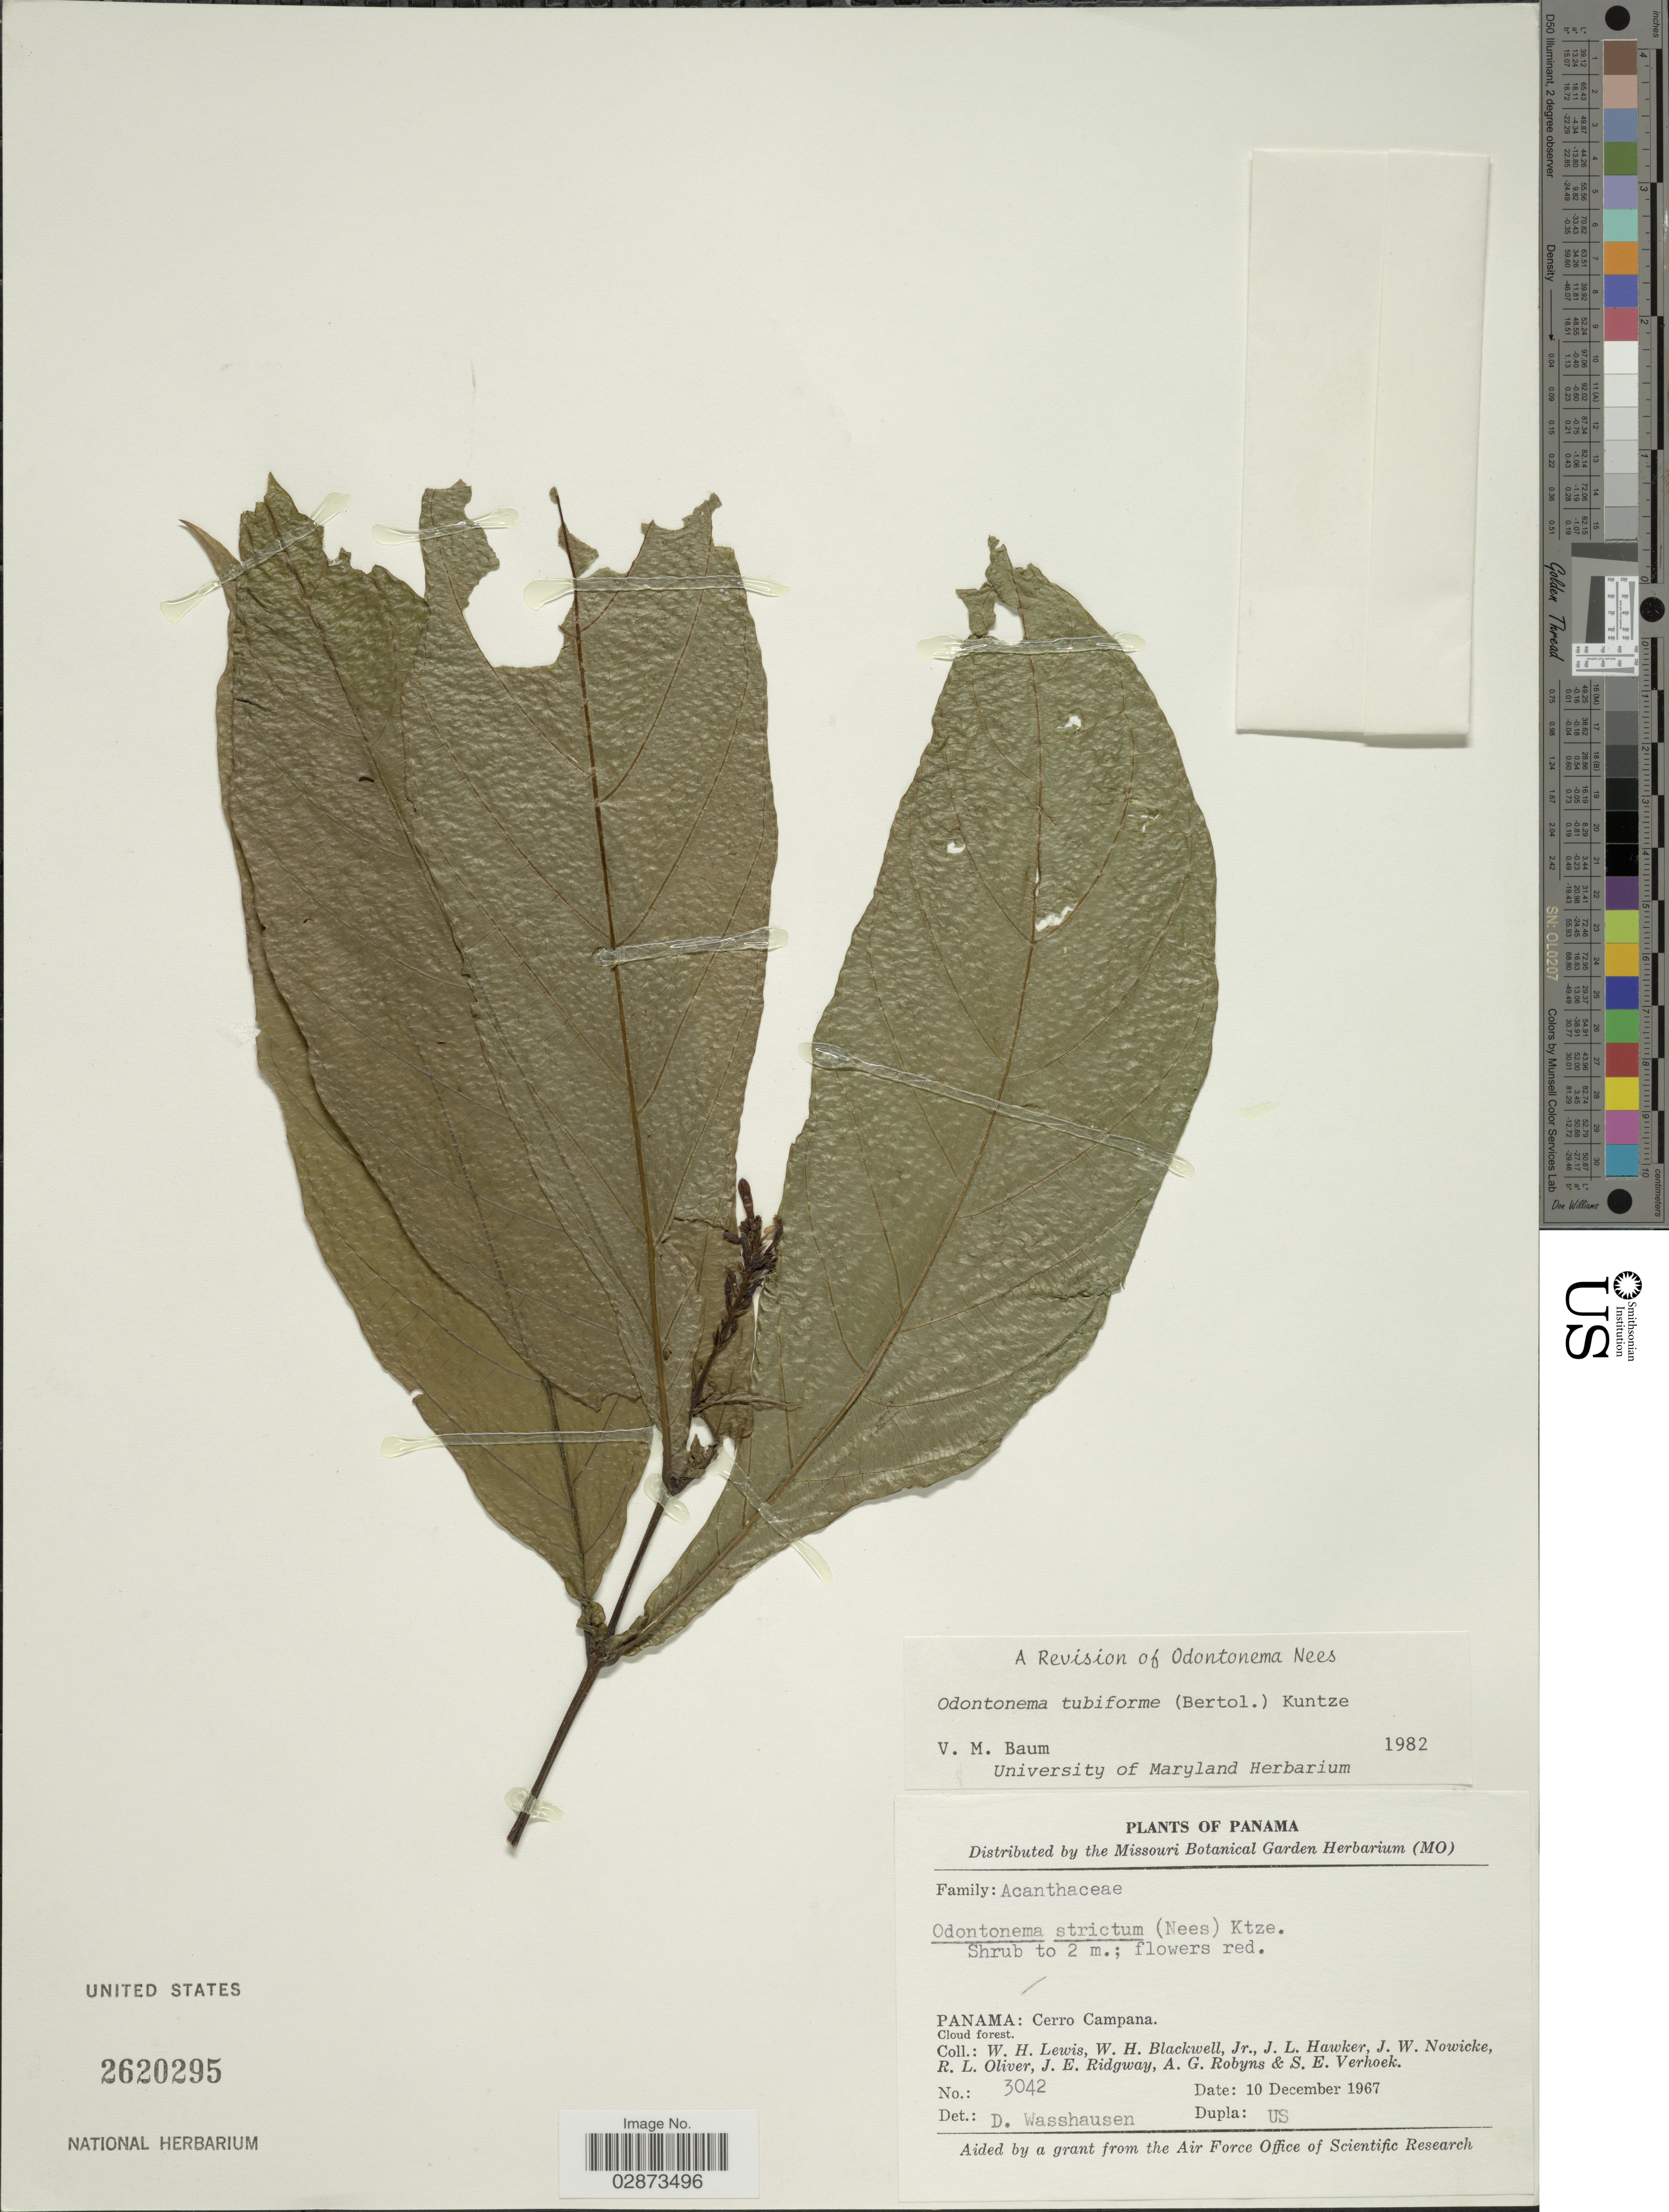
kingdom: Plantae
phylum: Tracheophyta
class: Magnoliopsida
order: Lamiales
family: Acanthaceae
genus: Odontonema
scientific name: Odontonema tubaeforme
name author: (Bertol.) Kuntze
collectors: W. H. Lewis, W. H. Blackwell, J. L. Hawker, J. W. Nowicke & et al.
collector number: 3042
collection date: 1967-12-10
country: Panama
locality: Cerro Campana.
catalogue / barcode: US 2620295